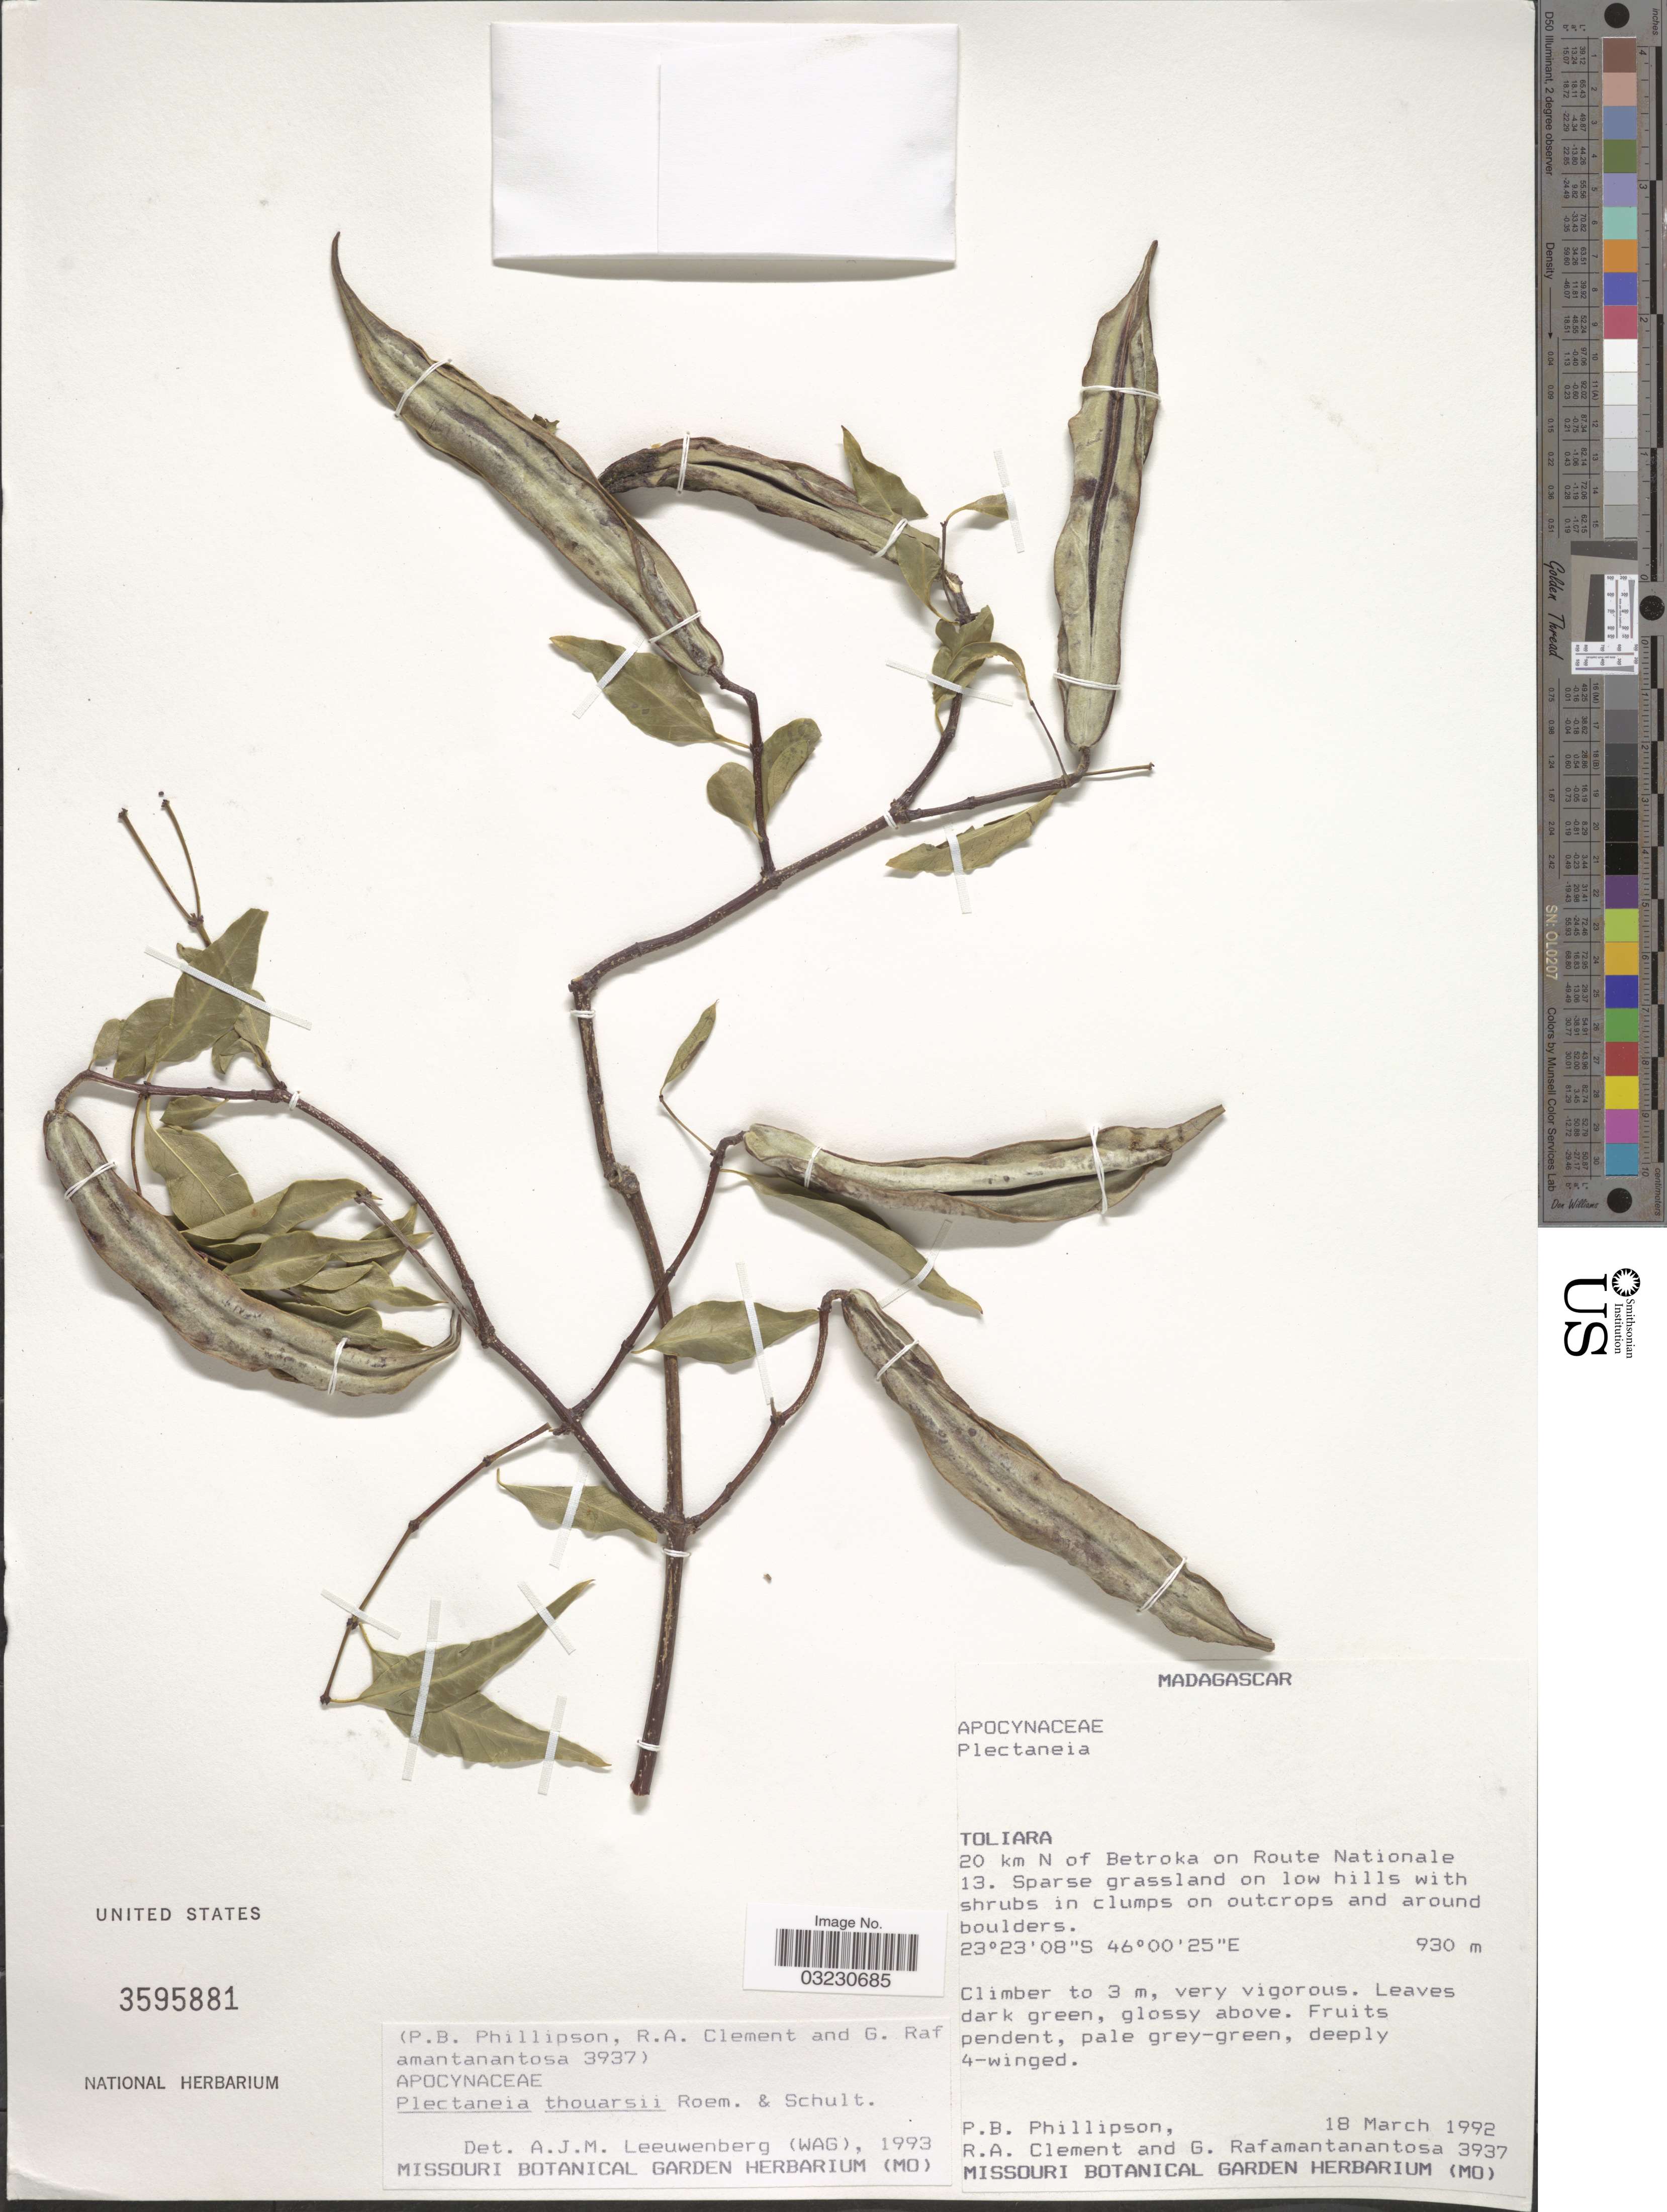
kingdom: Plantae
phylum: Tracheophyta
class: Magnoliopsida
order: Gentianales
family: Apocynaceae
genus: Plectaneia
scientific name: Plectaneia thouarsii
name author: Roem. & Schult.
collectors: P. B. Phillipson, R. A.Clement & G. Rafamantanantosa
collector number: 3937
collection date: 1992-03-18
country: Madagascar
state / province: Anosy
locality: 20 km N of Betroka on Route Nationale 13.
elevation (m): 930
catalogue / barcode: US 3595881